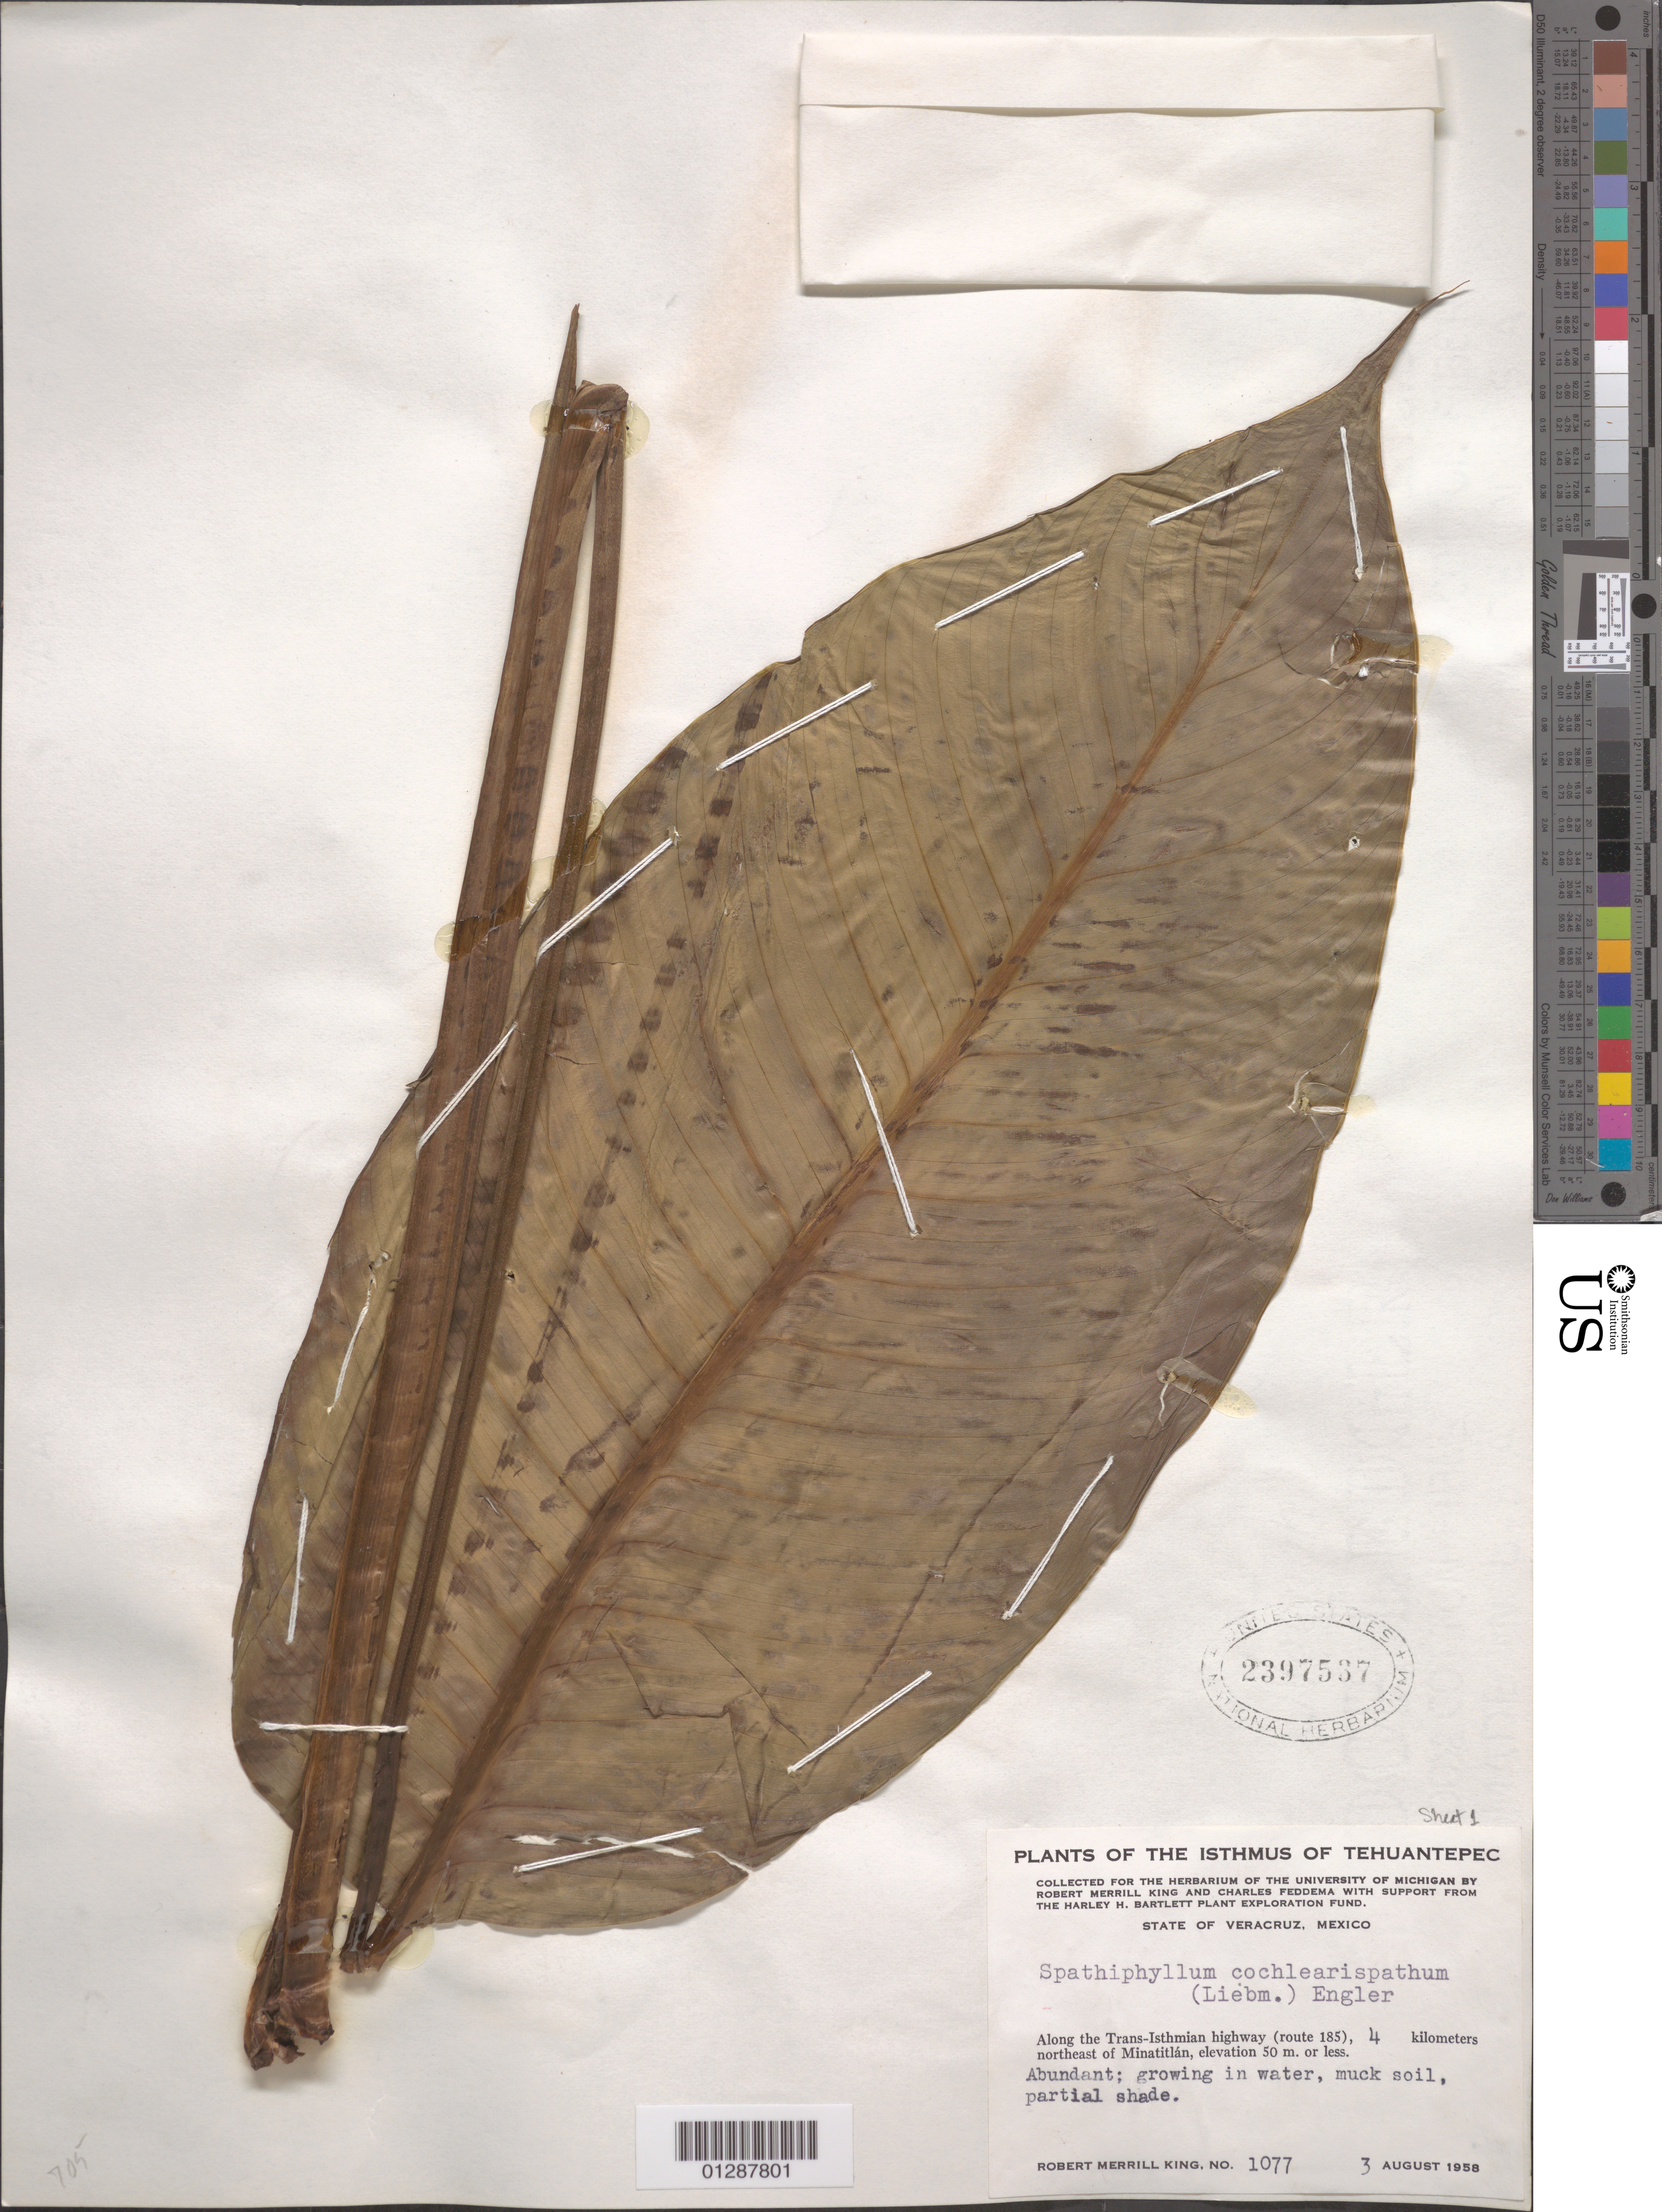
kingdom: Plantae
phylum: Tracheophyta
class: Liliopsida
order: Alismatales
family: Araceae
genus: Spathiphyllum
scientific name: Spathiphyllum cochlearispathum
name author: (Liebm.) Engl.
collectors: R. M. King & C. Feddema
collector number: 1077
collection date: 1958-08-03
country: Mexico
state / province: Veracruz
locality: State of Veracruz. Along the Trans-Isthmian highway (route 185), 4 kilometers northeast of Minatitlán.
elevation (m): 50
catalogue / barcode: US 2397537